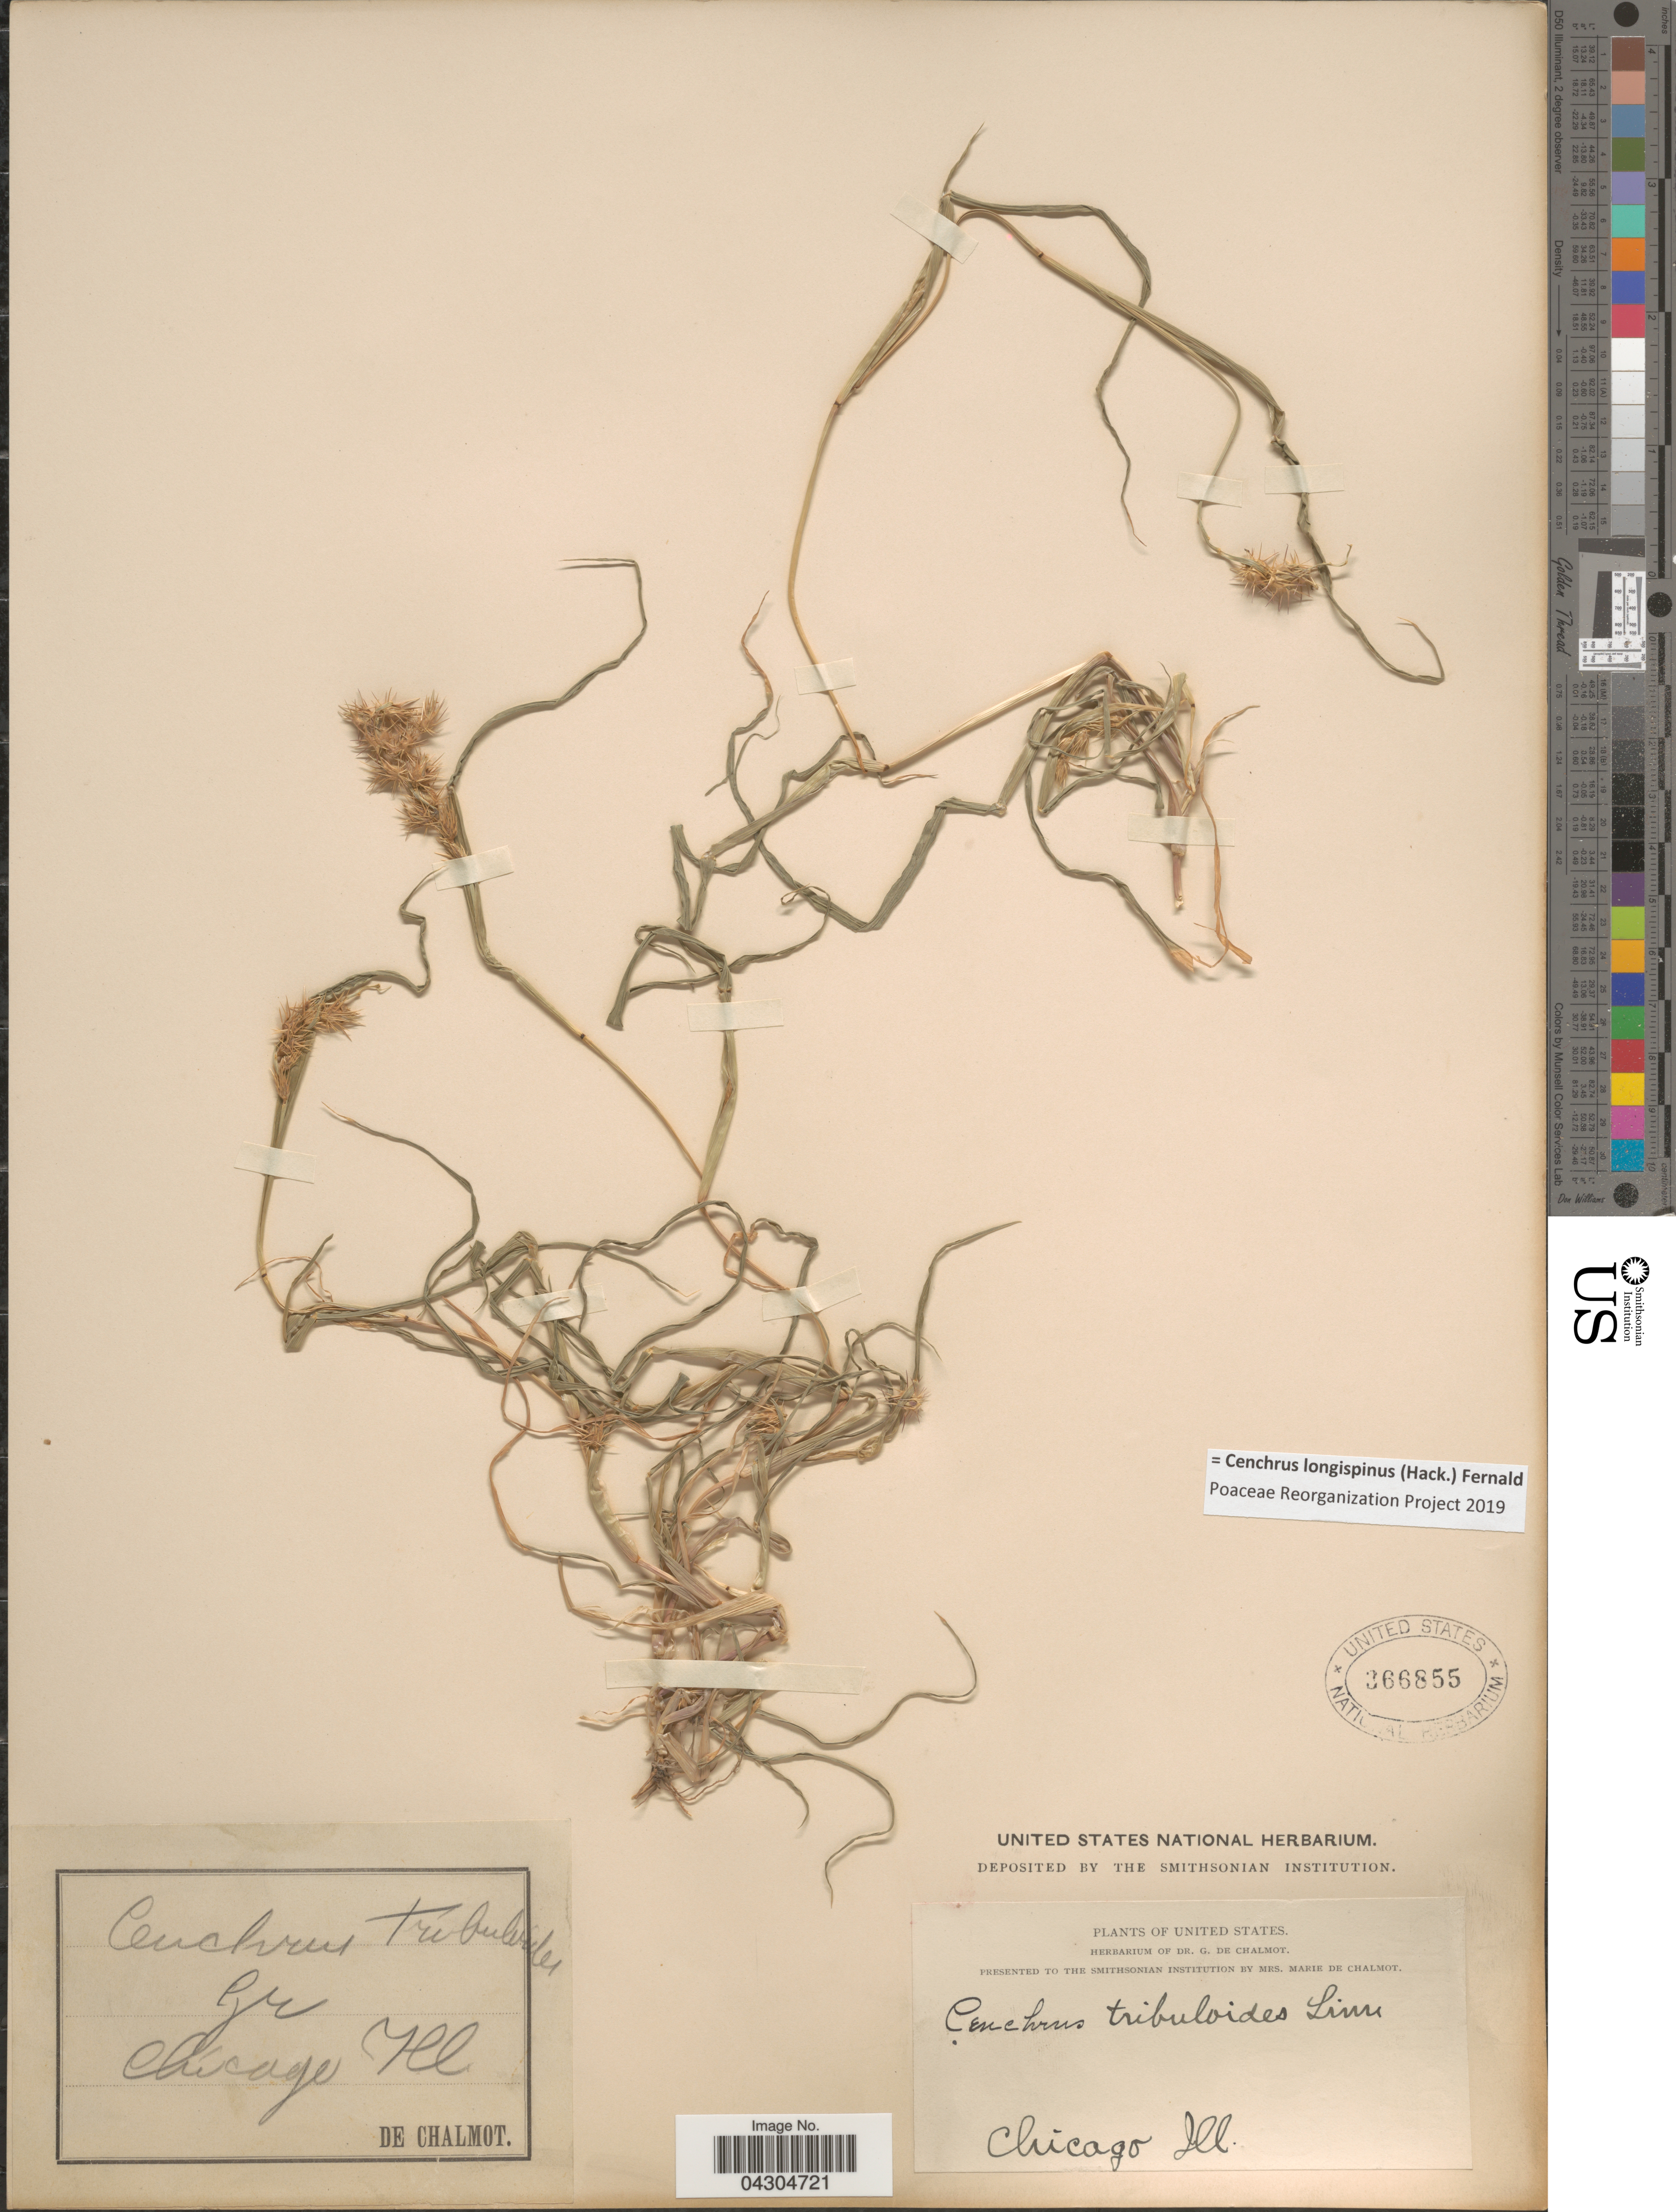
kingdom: Plantae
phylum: Tracheophyta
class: Liliopsida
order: Poales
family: Poaceae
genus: Cenchrus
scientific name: Cenchrus longispinus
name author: (Hack.) Fernald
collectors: G. de Chalmot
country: United States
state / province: Illinois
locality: Chicago.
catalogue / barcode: US 366855